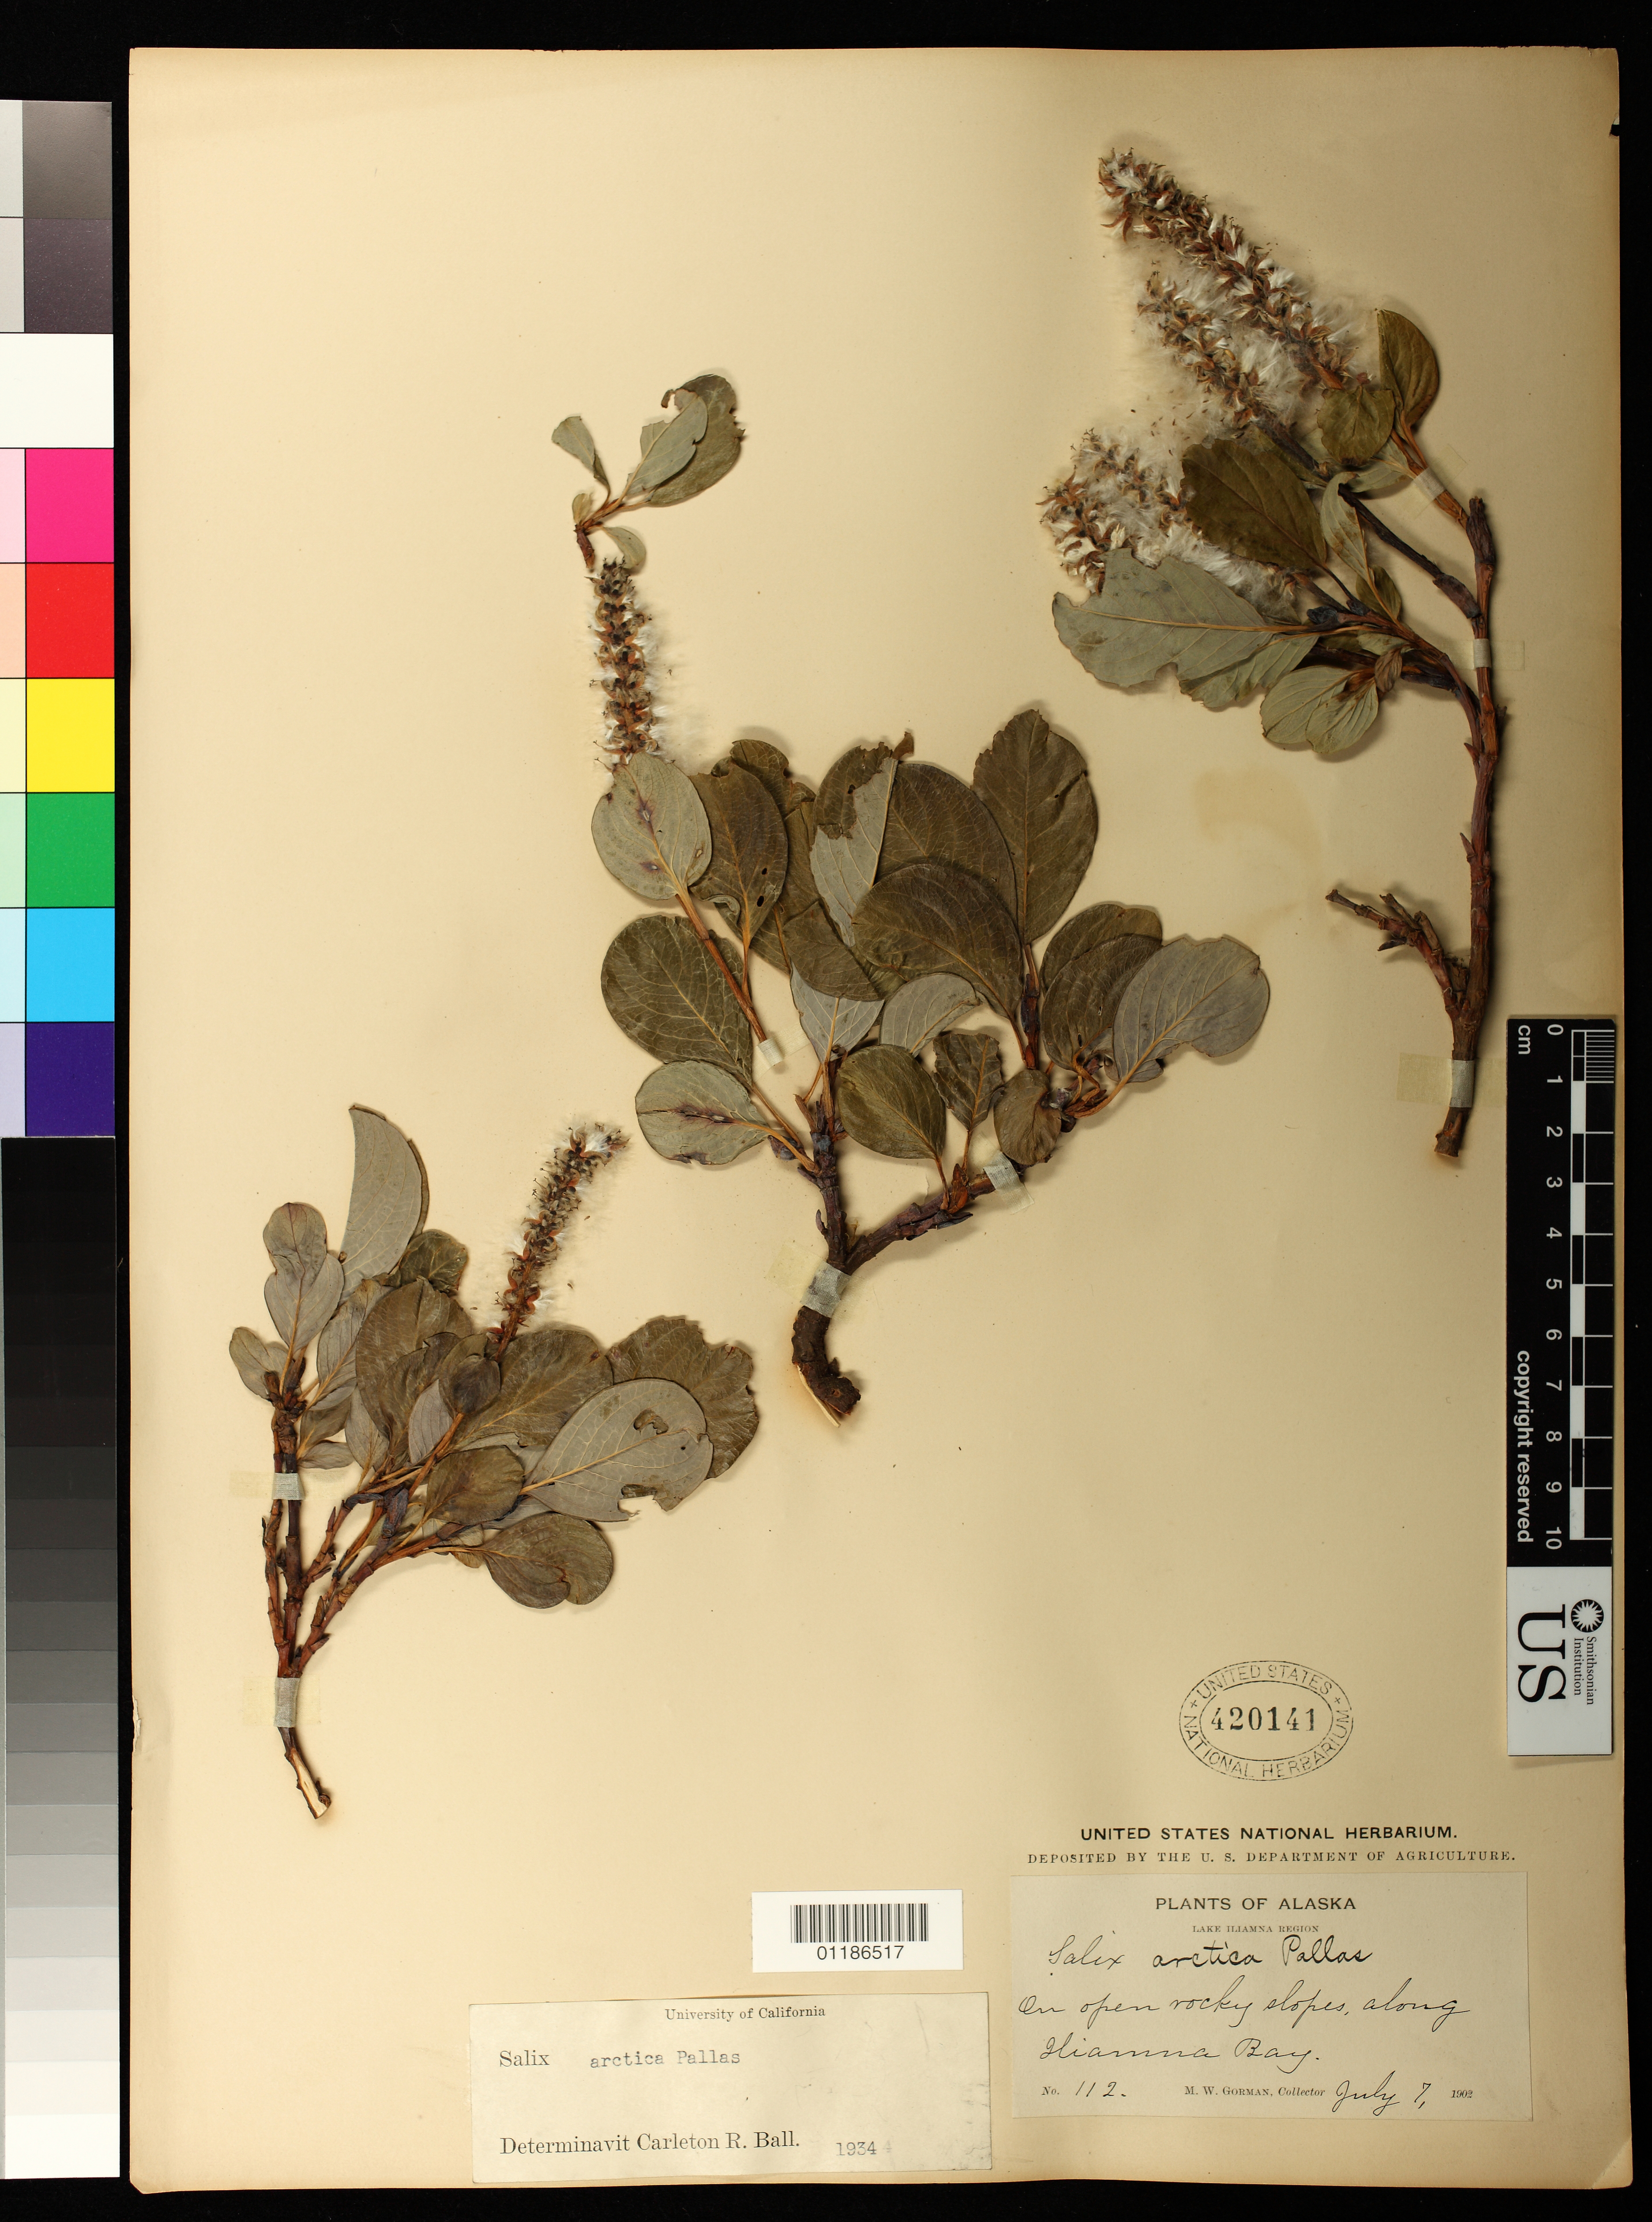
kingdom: Plantae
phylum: Tracheophyta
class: Magnoliopsida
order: Malpighiales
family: Salicaceae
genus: Salix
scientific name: Salix arctica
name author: Pall.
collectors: M. W. Gorman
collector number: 112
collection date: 1902-07-07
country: United States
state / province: Alaska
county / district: Lake and Peninsula Borough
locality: On open rocky slopes, along Iliamna Bay.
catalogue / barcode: US 420141